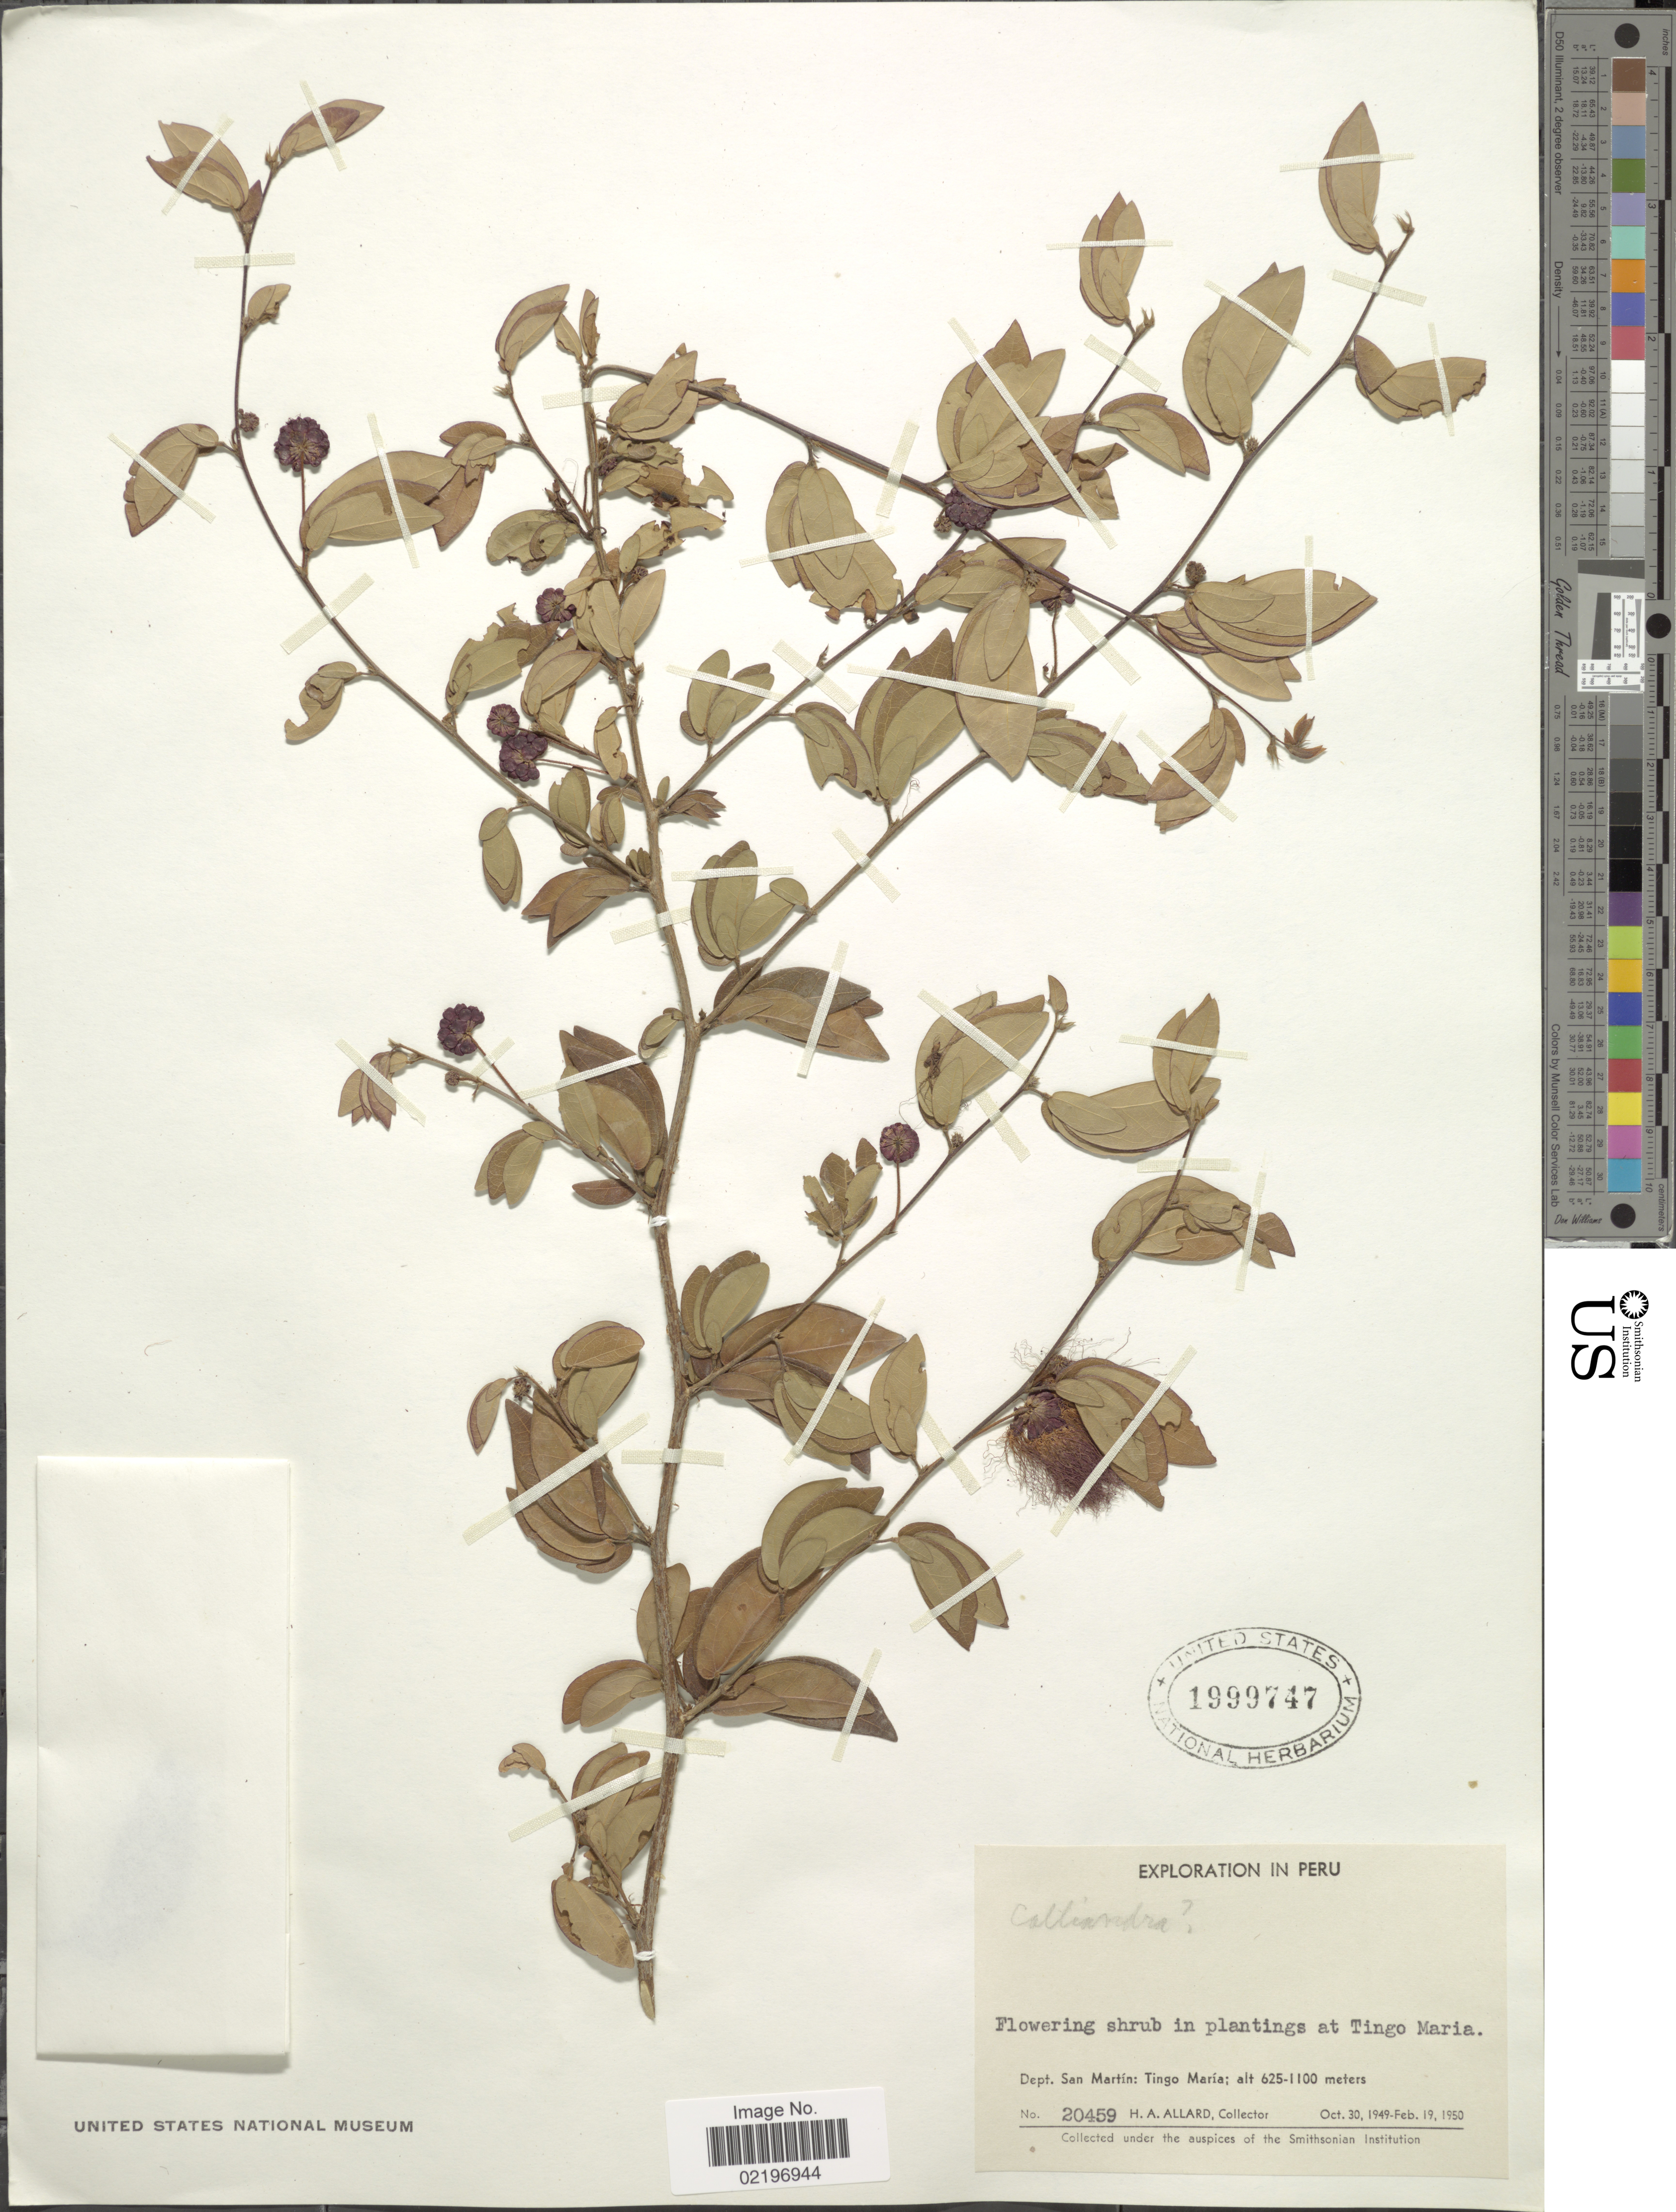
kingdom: Plantae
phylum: Tracheophyta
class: Magnoliopsida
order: Fabales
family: Fabaceae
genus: Calliandra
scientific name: Calliandra sp.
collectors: H. A. Allard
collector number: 20459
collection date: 1949-10-30/1950-02-19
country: Peru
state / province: San Martín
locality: In plantings at Tingo. Dept. San Martin : Tingo maria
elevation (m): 625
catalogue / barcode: US 1999747